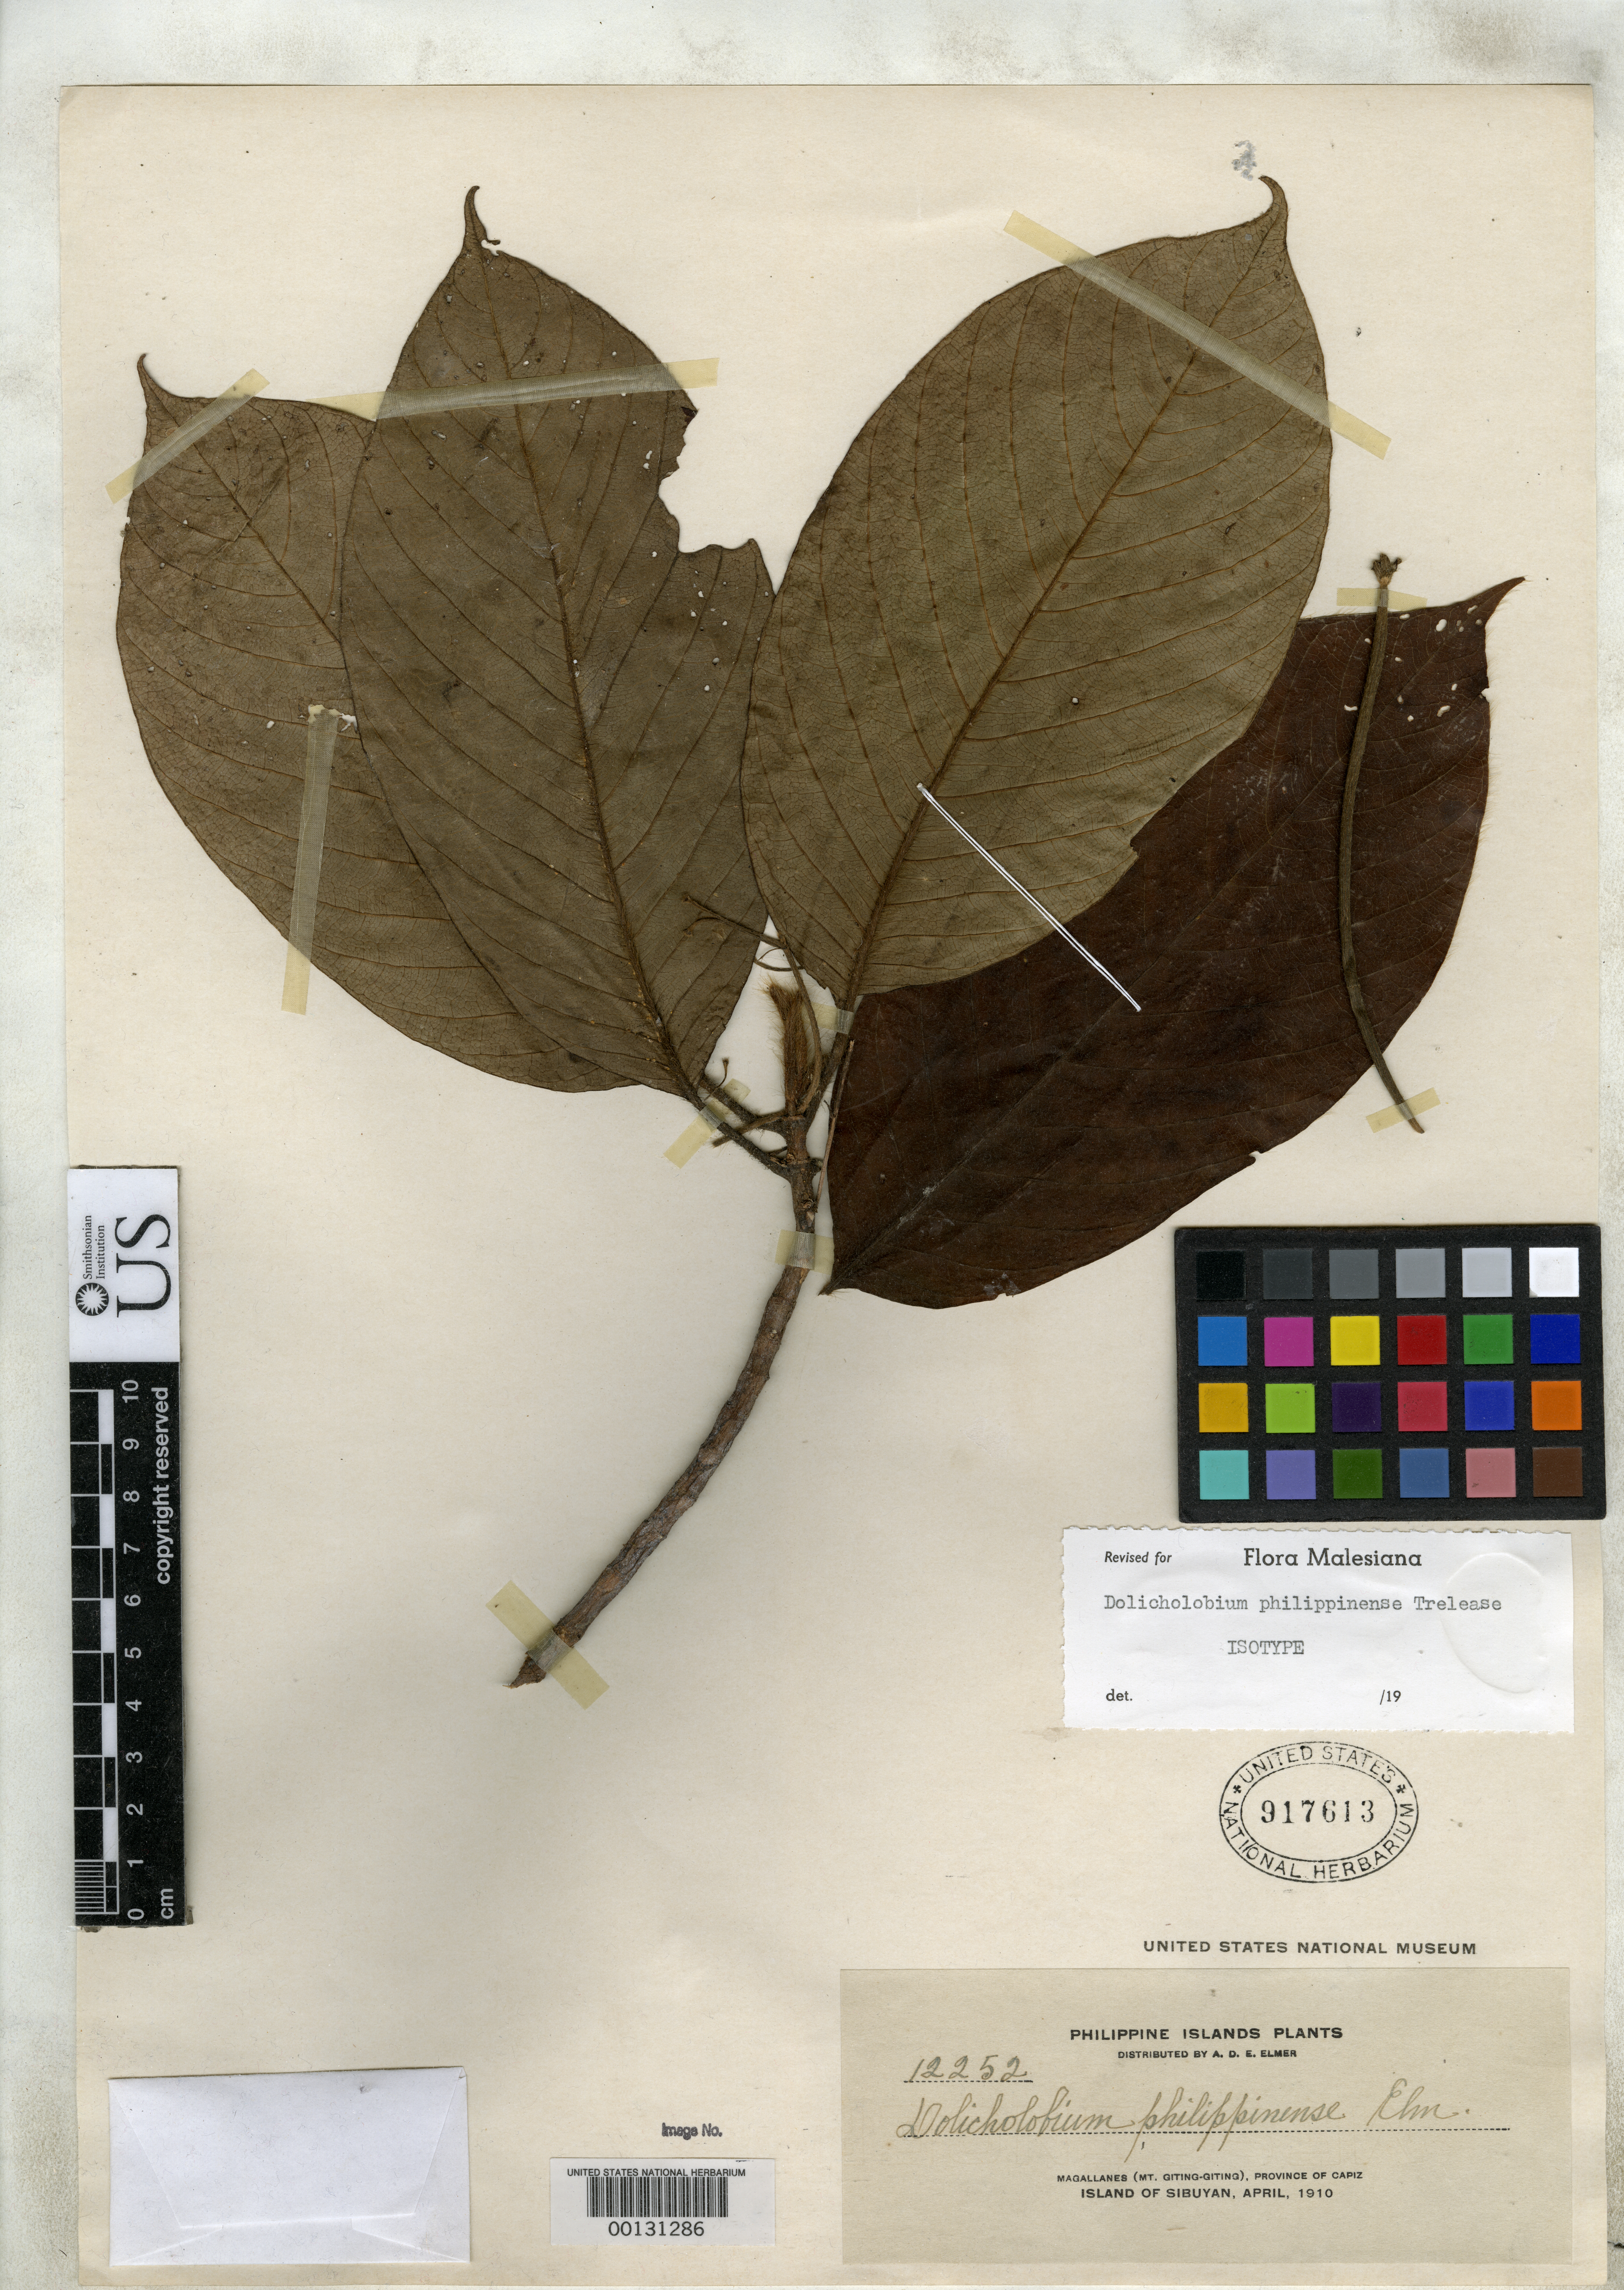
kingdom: Plantae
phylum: Tracheophyta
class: Magnoliopsida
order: Gentianales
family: Rubiaceae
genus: Dolicholobium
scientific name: Dolicholobium philippinense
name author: Trel. in Elmer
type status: Isotype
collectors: A. D. E. Elmer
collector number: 12252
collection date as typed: Apr 1910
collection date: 1910-04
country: Philippines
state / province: Mimaropa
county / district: Romblon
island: Sibuyan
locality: Magallanes (Mt. Giting-Giting), Province of Capiz, Island of Sibuyan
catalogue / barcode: US 917613